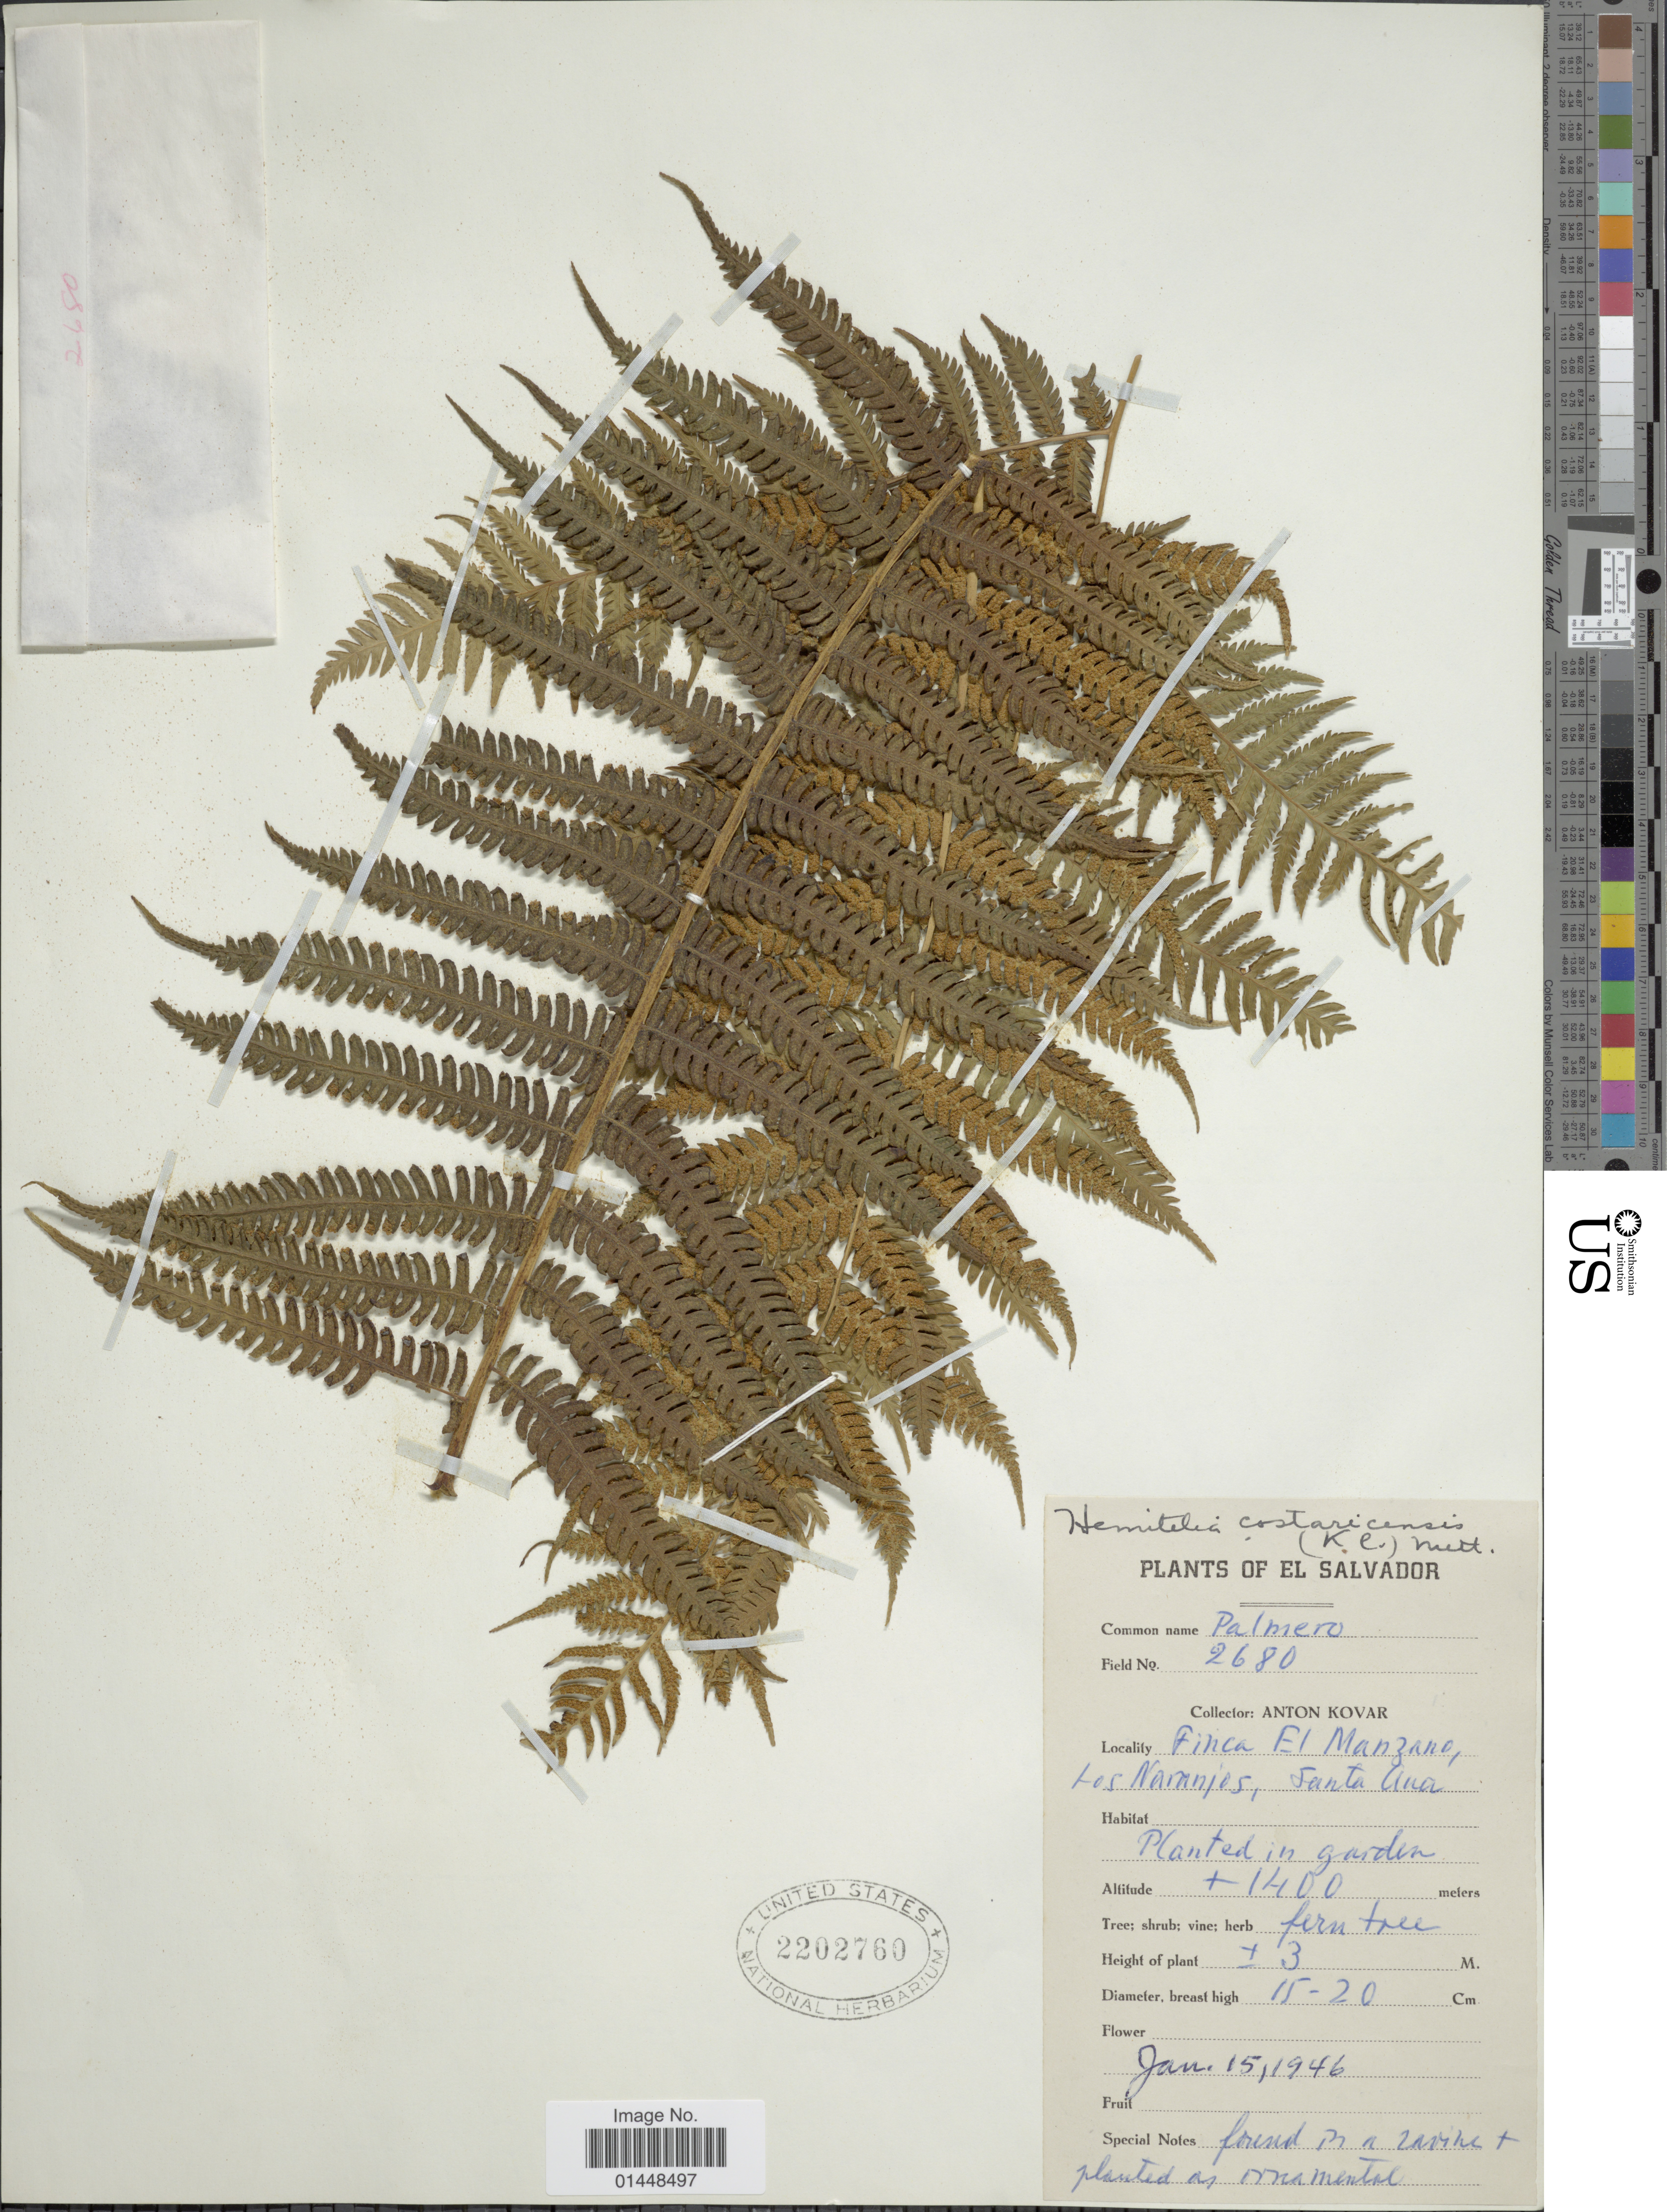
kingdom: Plantae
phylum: Tracheophyta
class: Polypodiopsida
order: Cyatheales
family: Cyatheaceae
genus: Cyathea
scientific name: Cyathea costaricensis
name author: (Kuhn) Domin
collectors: A. Kovar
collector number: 2680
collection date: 1946-01-15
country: El Salvador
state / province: Santa Ana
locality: Finca El Manzano, Los Naranjos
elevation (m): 1400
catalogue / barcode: US 2202760